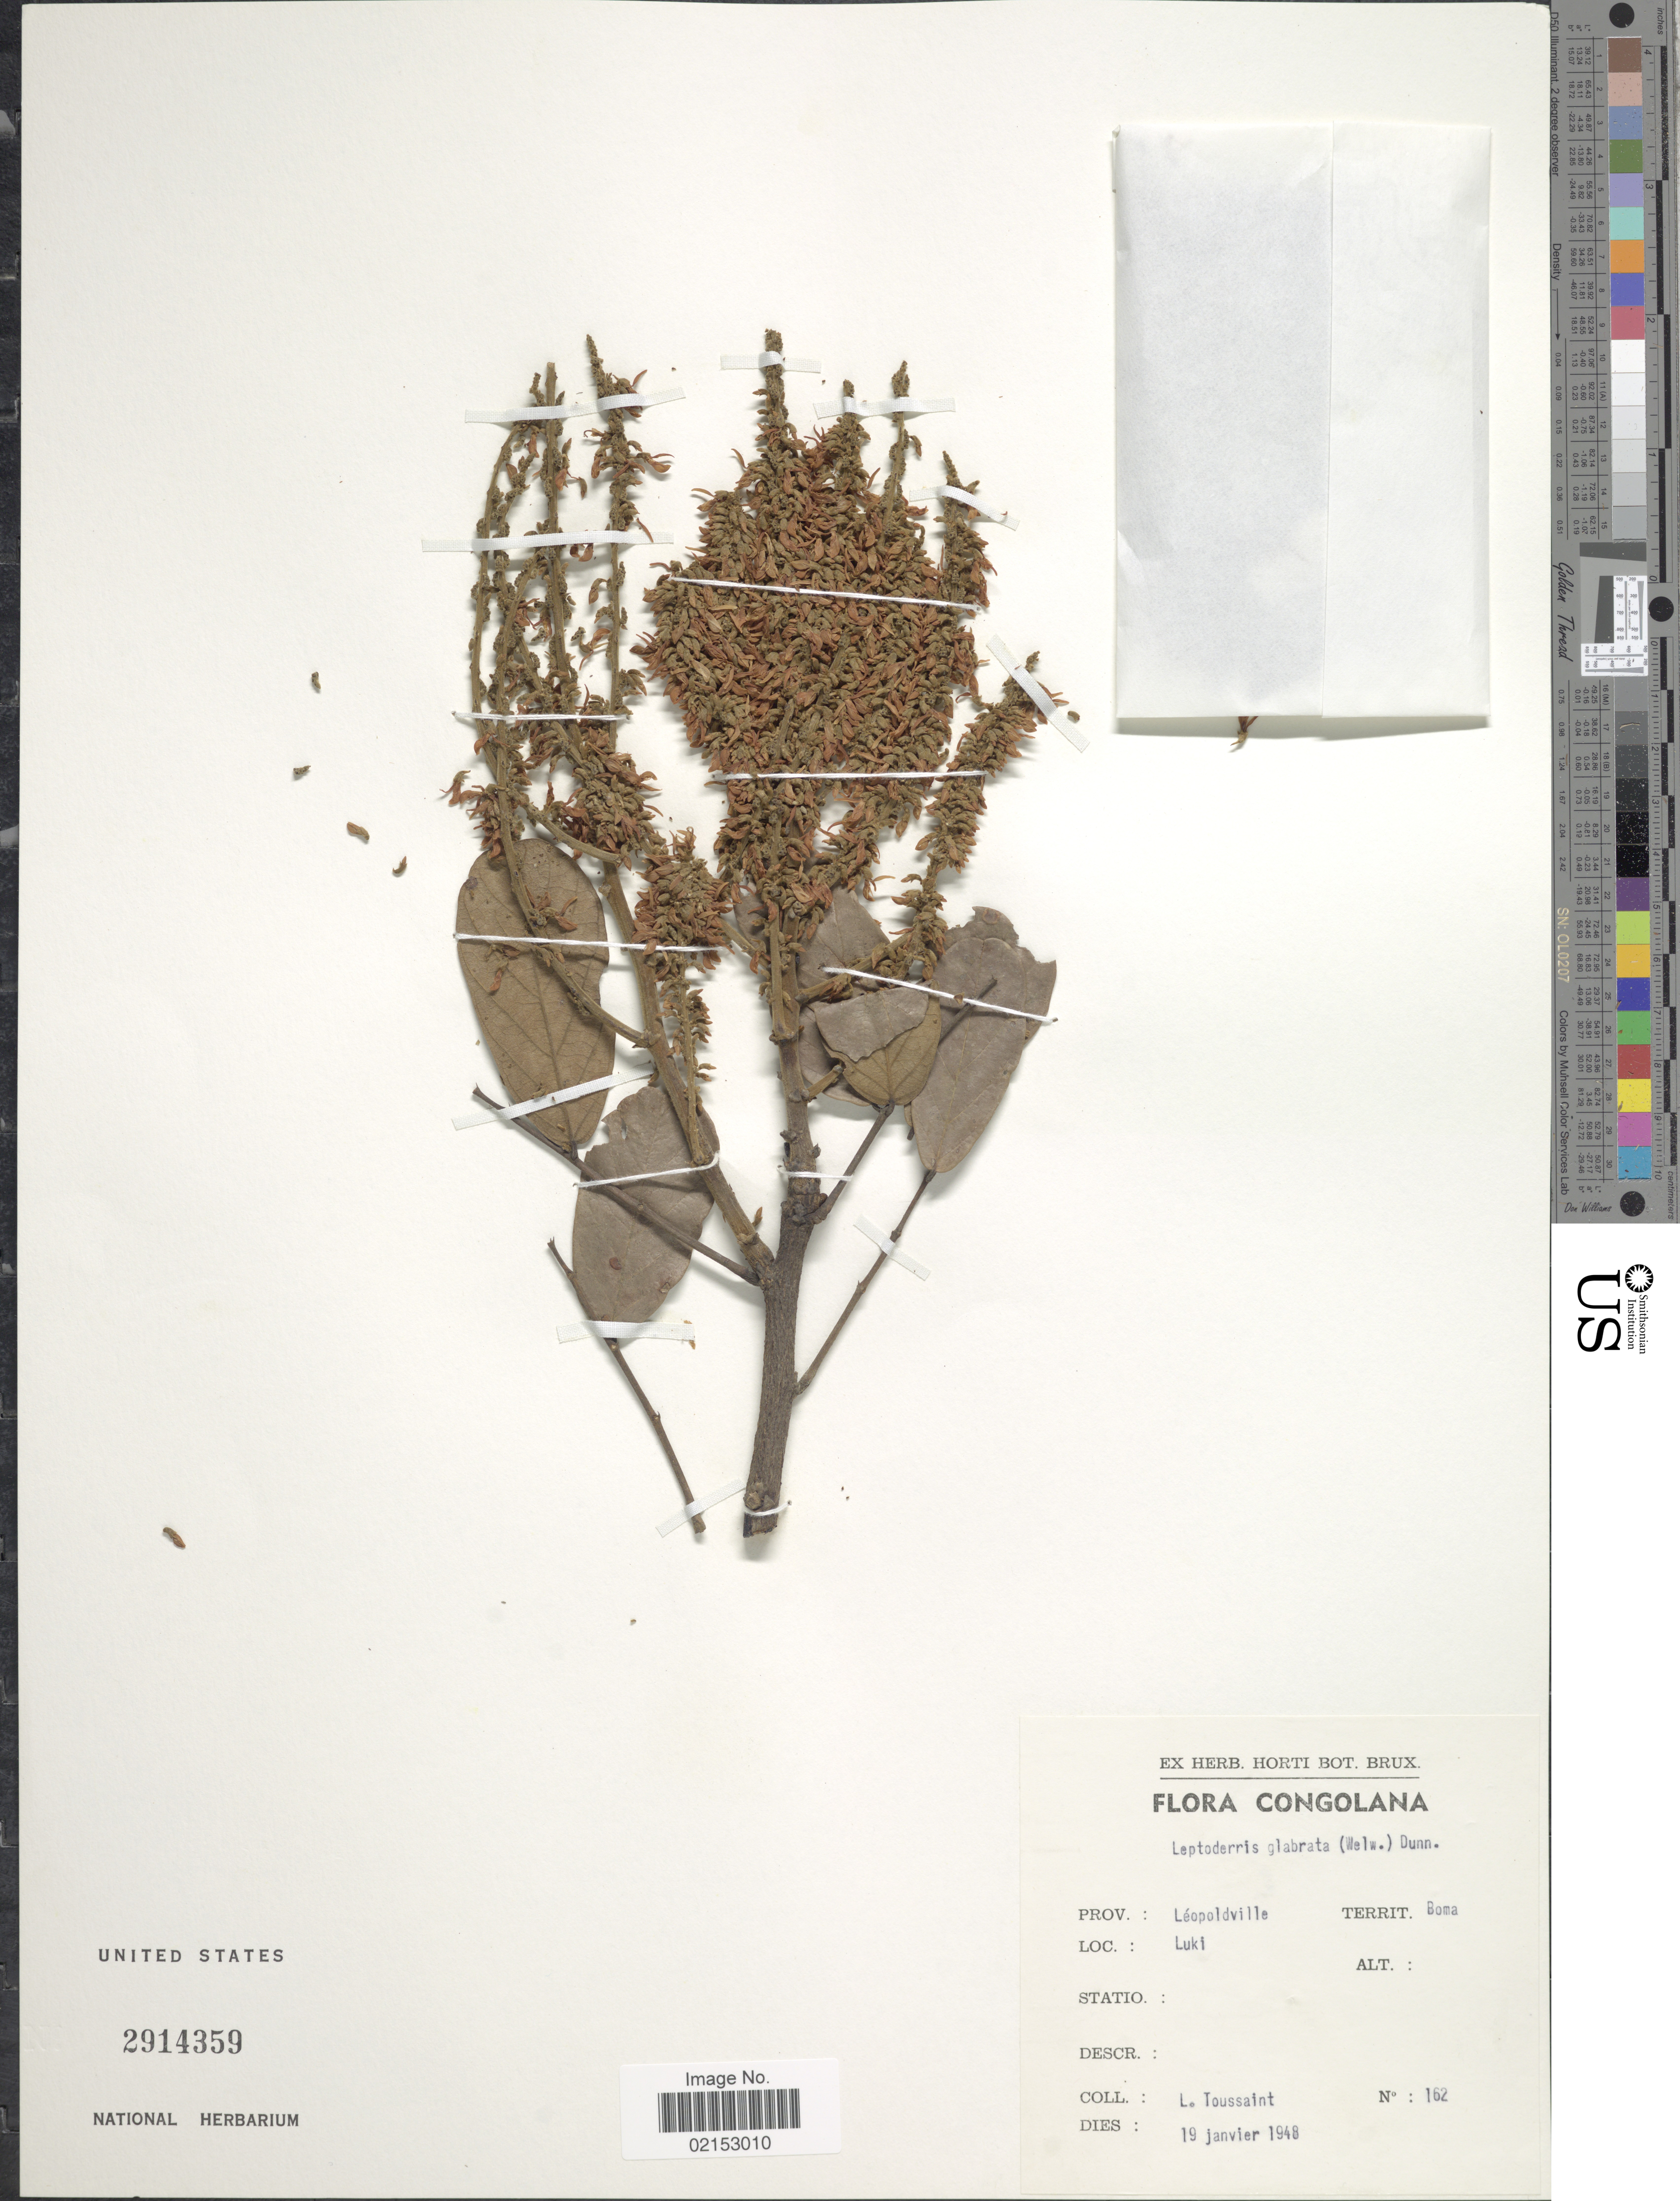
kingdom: Plantae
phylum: Tracheophyta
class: Magnoliopsida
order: Fabales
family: Fabaceae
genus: Leptoderris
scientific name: Leptoderris glabrata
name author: (Baker) Dunn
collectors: L. Toussaint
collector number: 162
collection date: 1948-01-19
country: Congo, Democratic Republic of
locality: Congolana, Prov. Léopoldville, Territ. Boma, Luki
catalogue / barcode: US 2914359